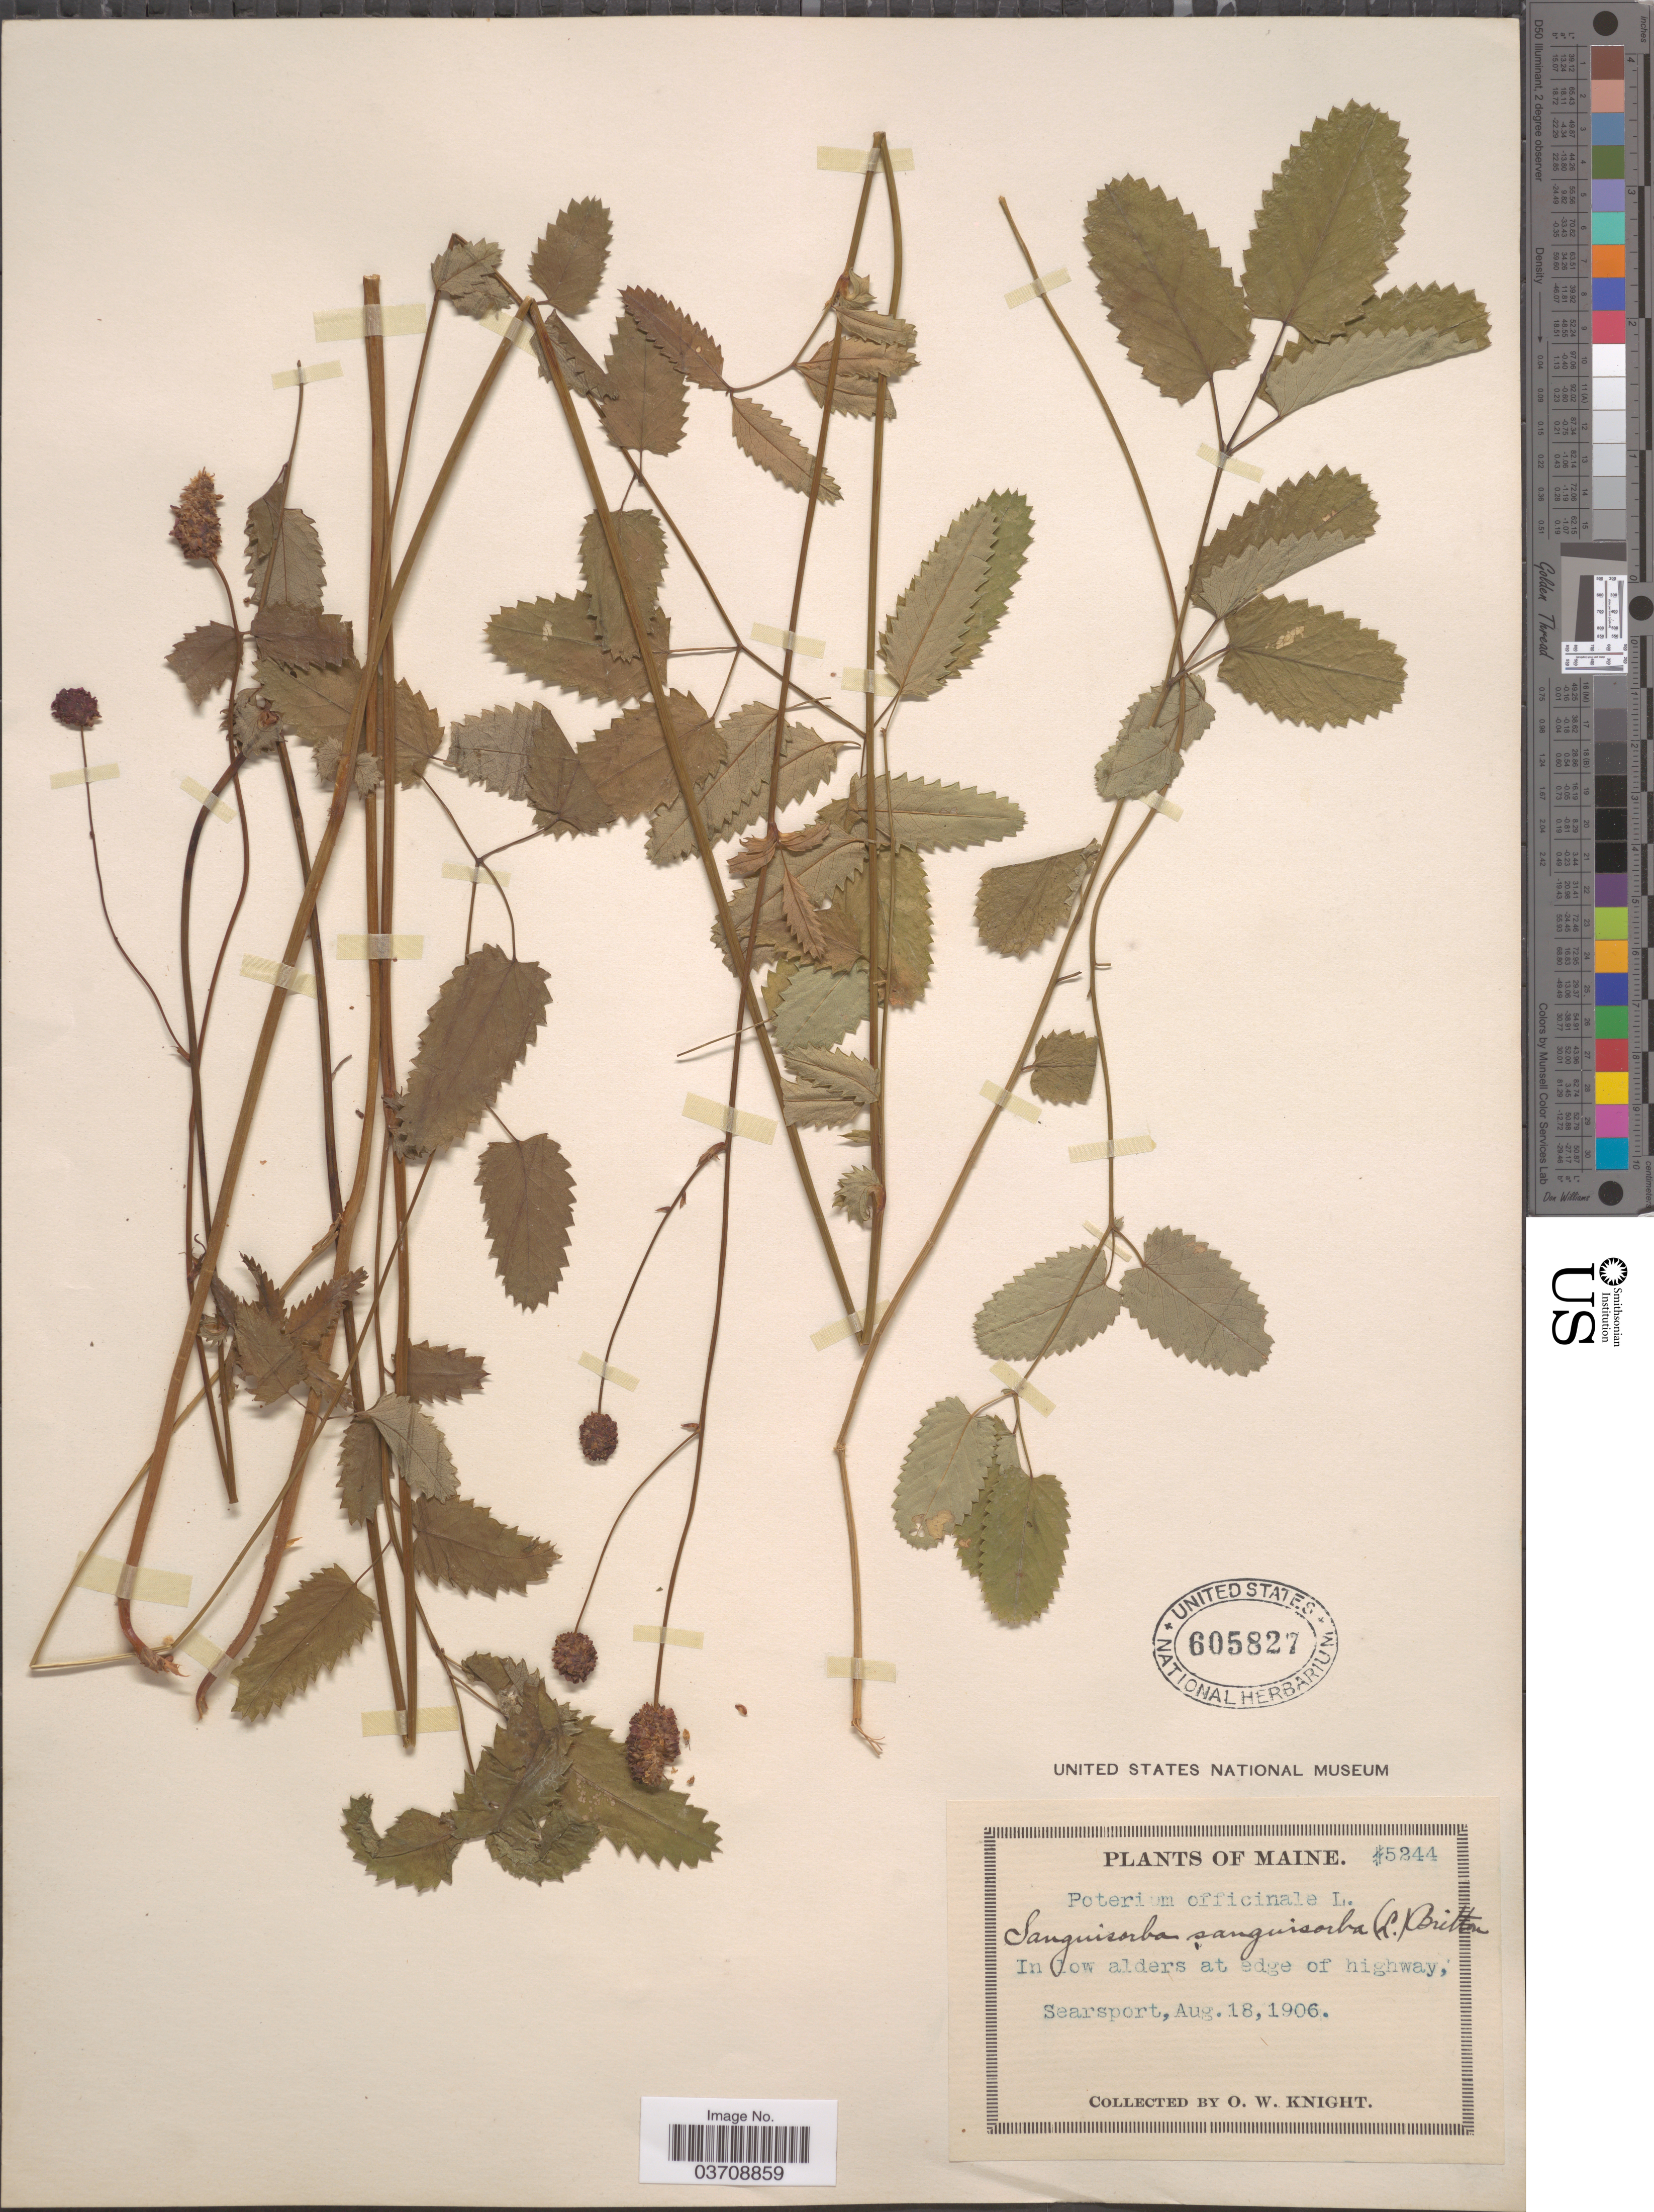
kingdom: Plantae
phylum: Tracheophyta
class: Magnoliopsida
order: Rosales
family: Rosaceae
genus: Sanguisorba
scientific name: Sanguisorba officinalis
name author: L.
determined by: Strong, Mark T., (BOT), Smithsonian Institution - National Museum of Natural History (UNITED STATES)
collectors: O. Knight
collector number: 5244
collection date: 1906-08-18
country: United States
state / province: Maine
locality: In low alders at edge of highway, Searsport.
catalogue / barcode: US 605827